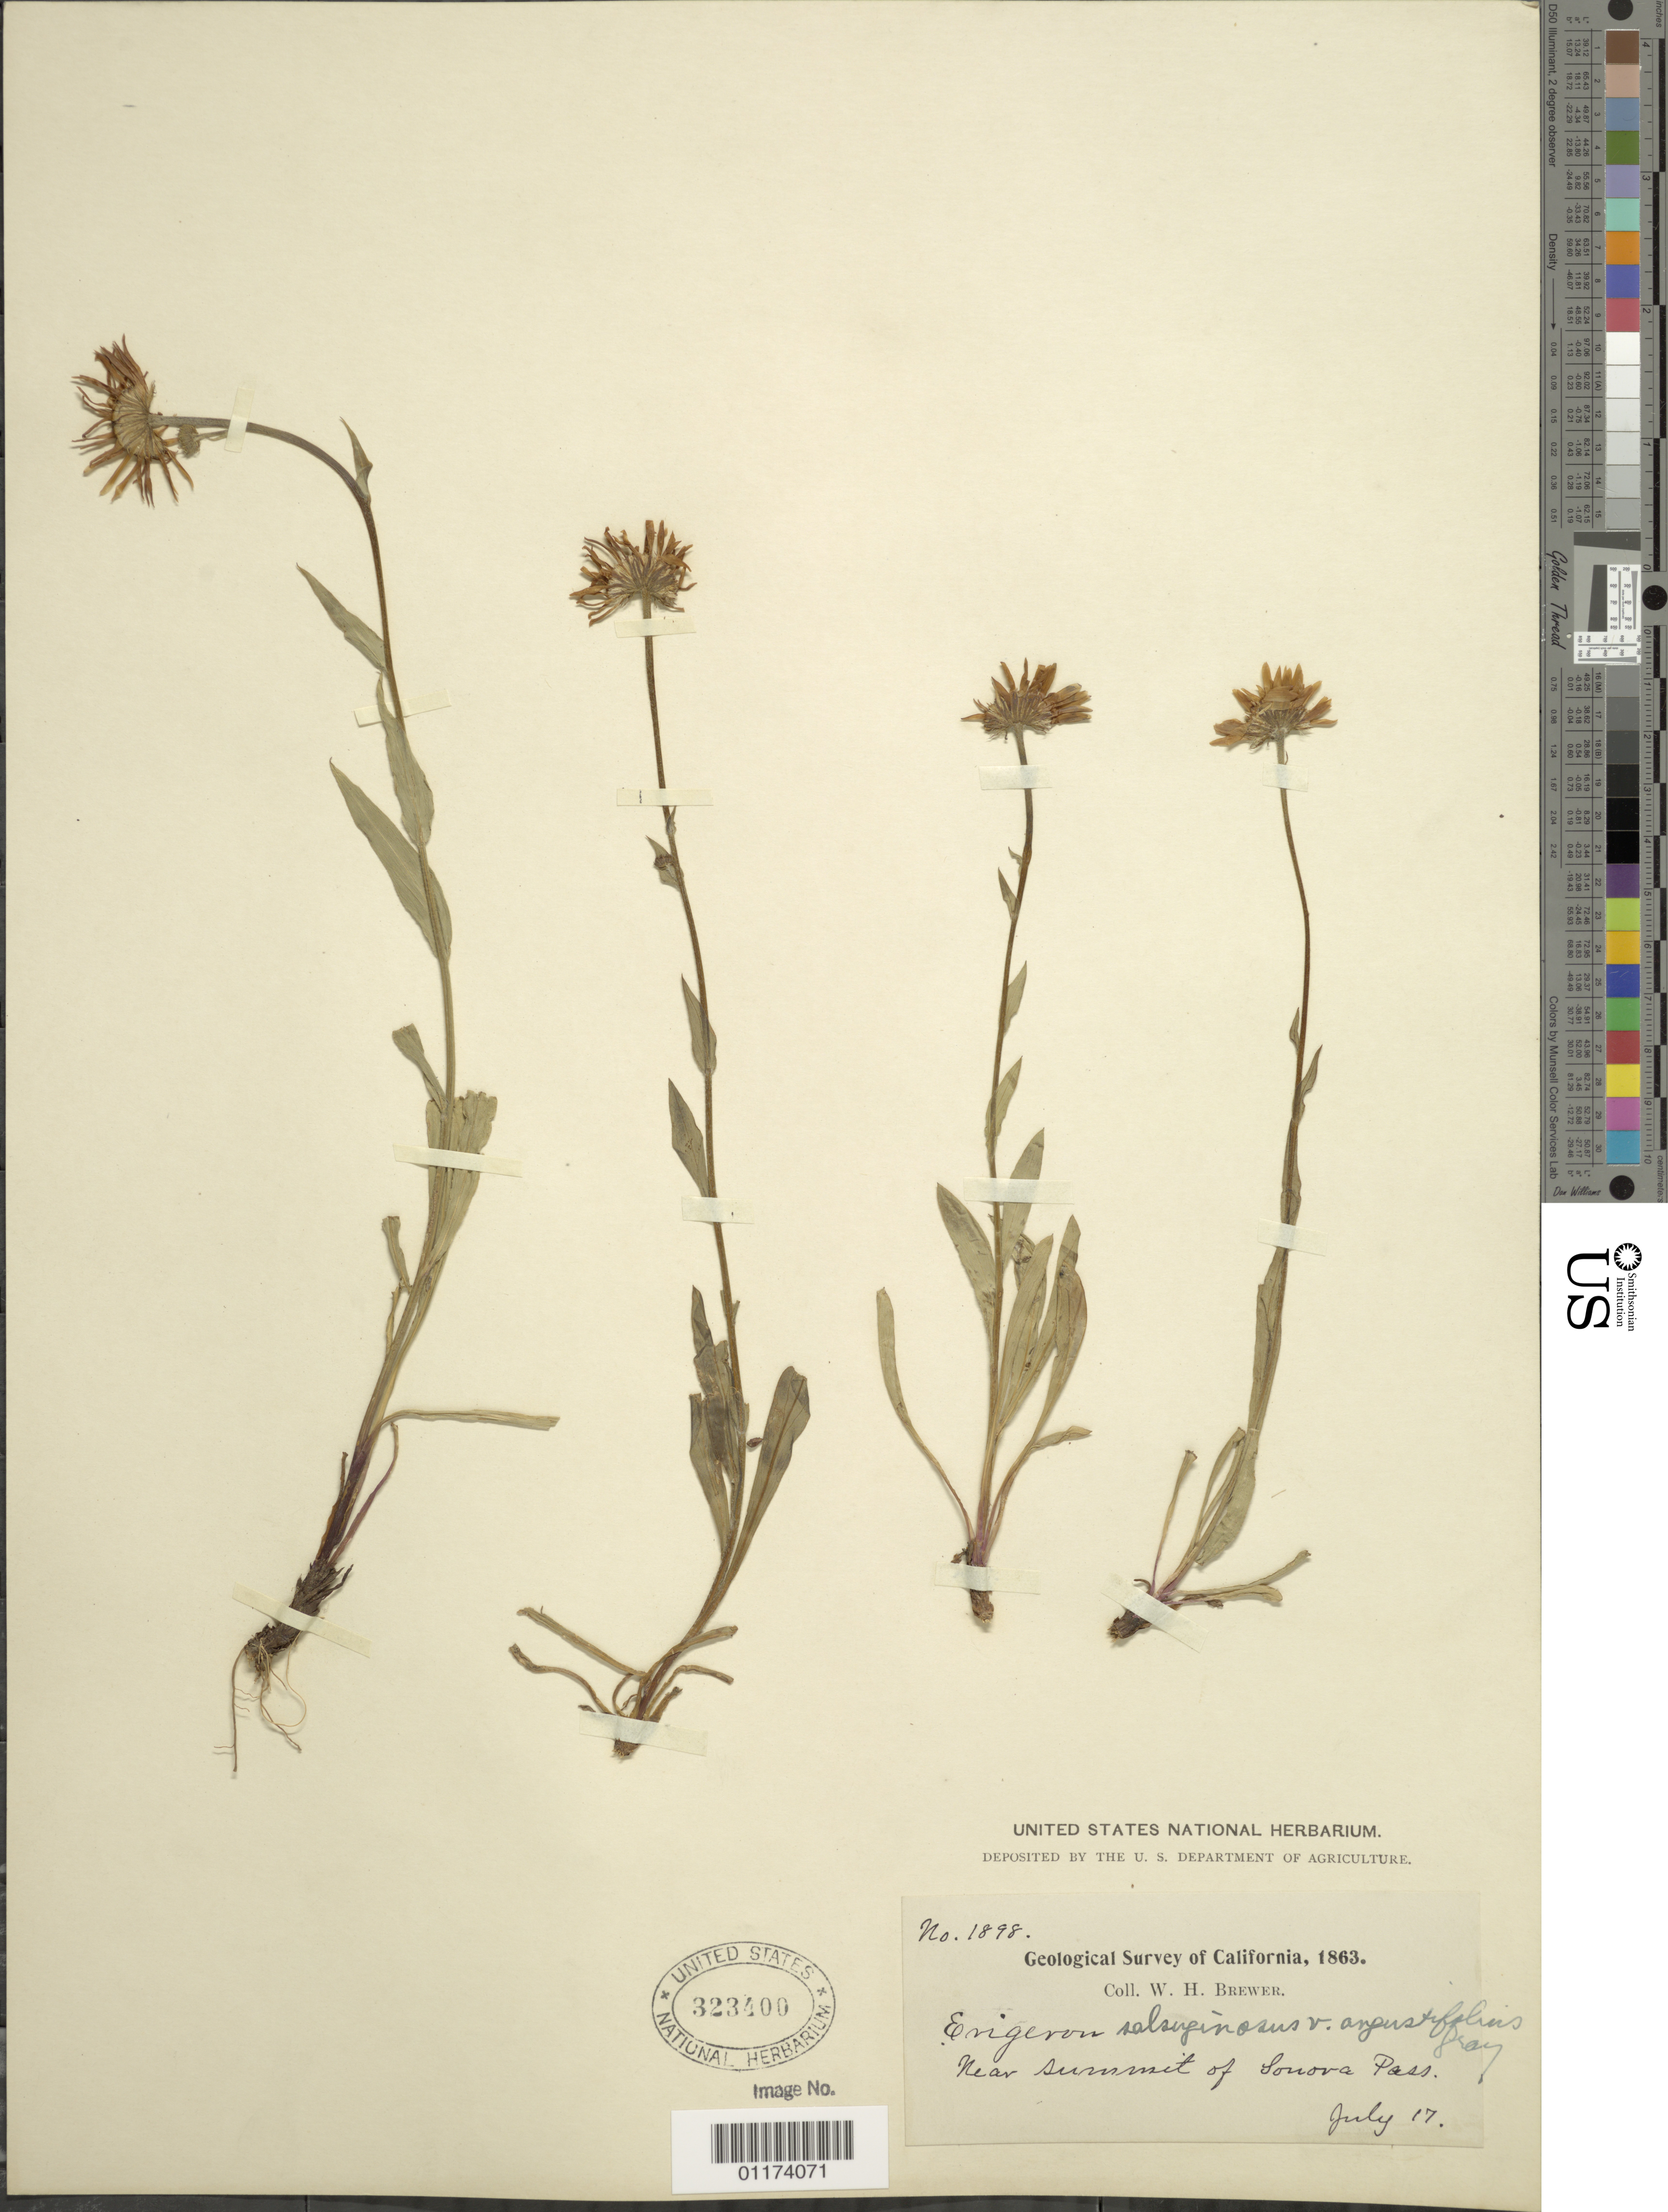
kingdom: Plantae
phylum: Tracheophyta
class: Magnoliopsida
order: Asterales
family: Asteraceae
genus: Erigeron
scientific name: Erigeron salsuginosus var. angustifolius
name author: A. Gray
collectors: W. H. Brewer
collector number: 1898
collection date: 1863-07-17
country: United States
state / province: California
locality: near summit of Sonora Pass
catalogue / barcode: US 323400